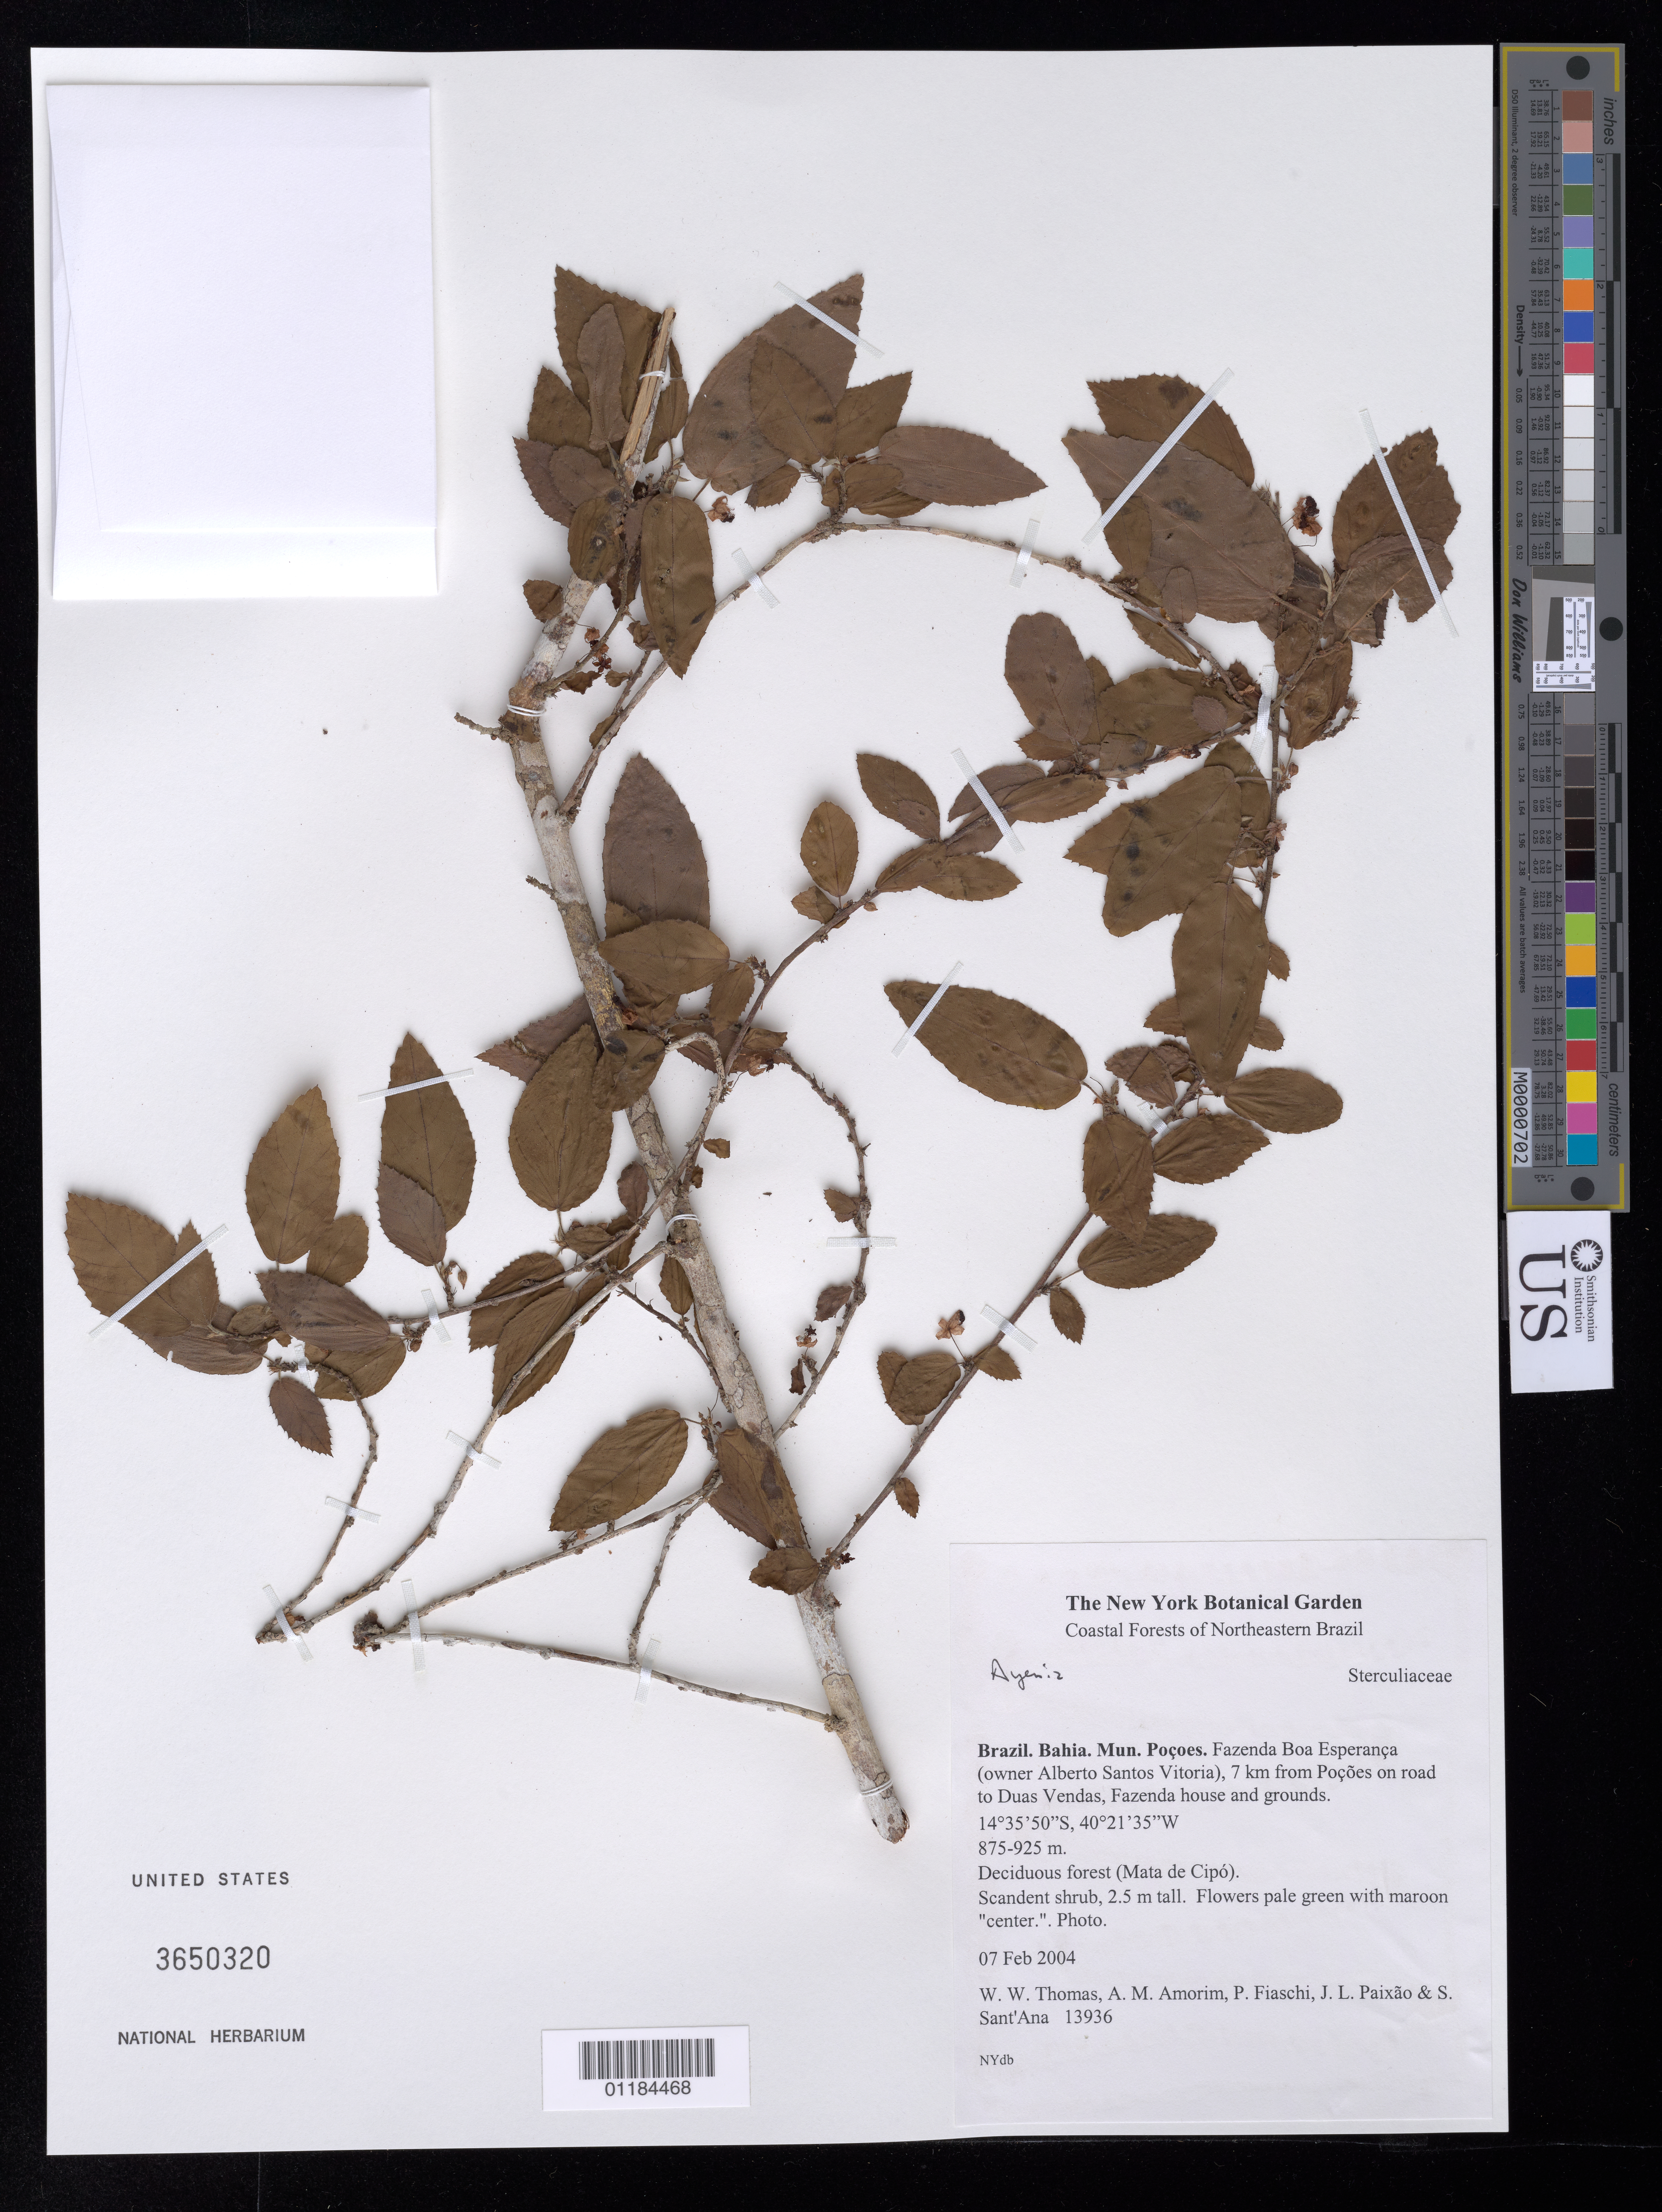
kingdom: Plantae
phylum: Tracheophyta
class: Magnoliopsida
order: Malvales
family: Malvaceae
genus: Ayenia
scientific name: Ayenia sp.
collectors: W. W. Thomas, A. M. Amorim, P. Fiaschi, J. L. Paixão & S. C. Sant'Ana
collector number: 13936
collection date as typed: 07 Feb 2004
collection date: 2004-02-07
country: Brazil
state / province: Bahia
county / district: Poções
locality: Fazenda Boa Esperanca, 7 km from Poções on road to Duas Vendas, Fazenda house and grounds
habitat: deciduous forest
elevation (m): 875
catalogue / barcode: US 3650320